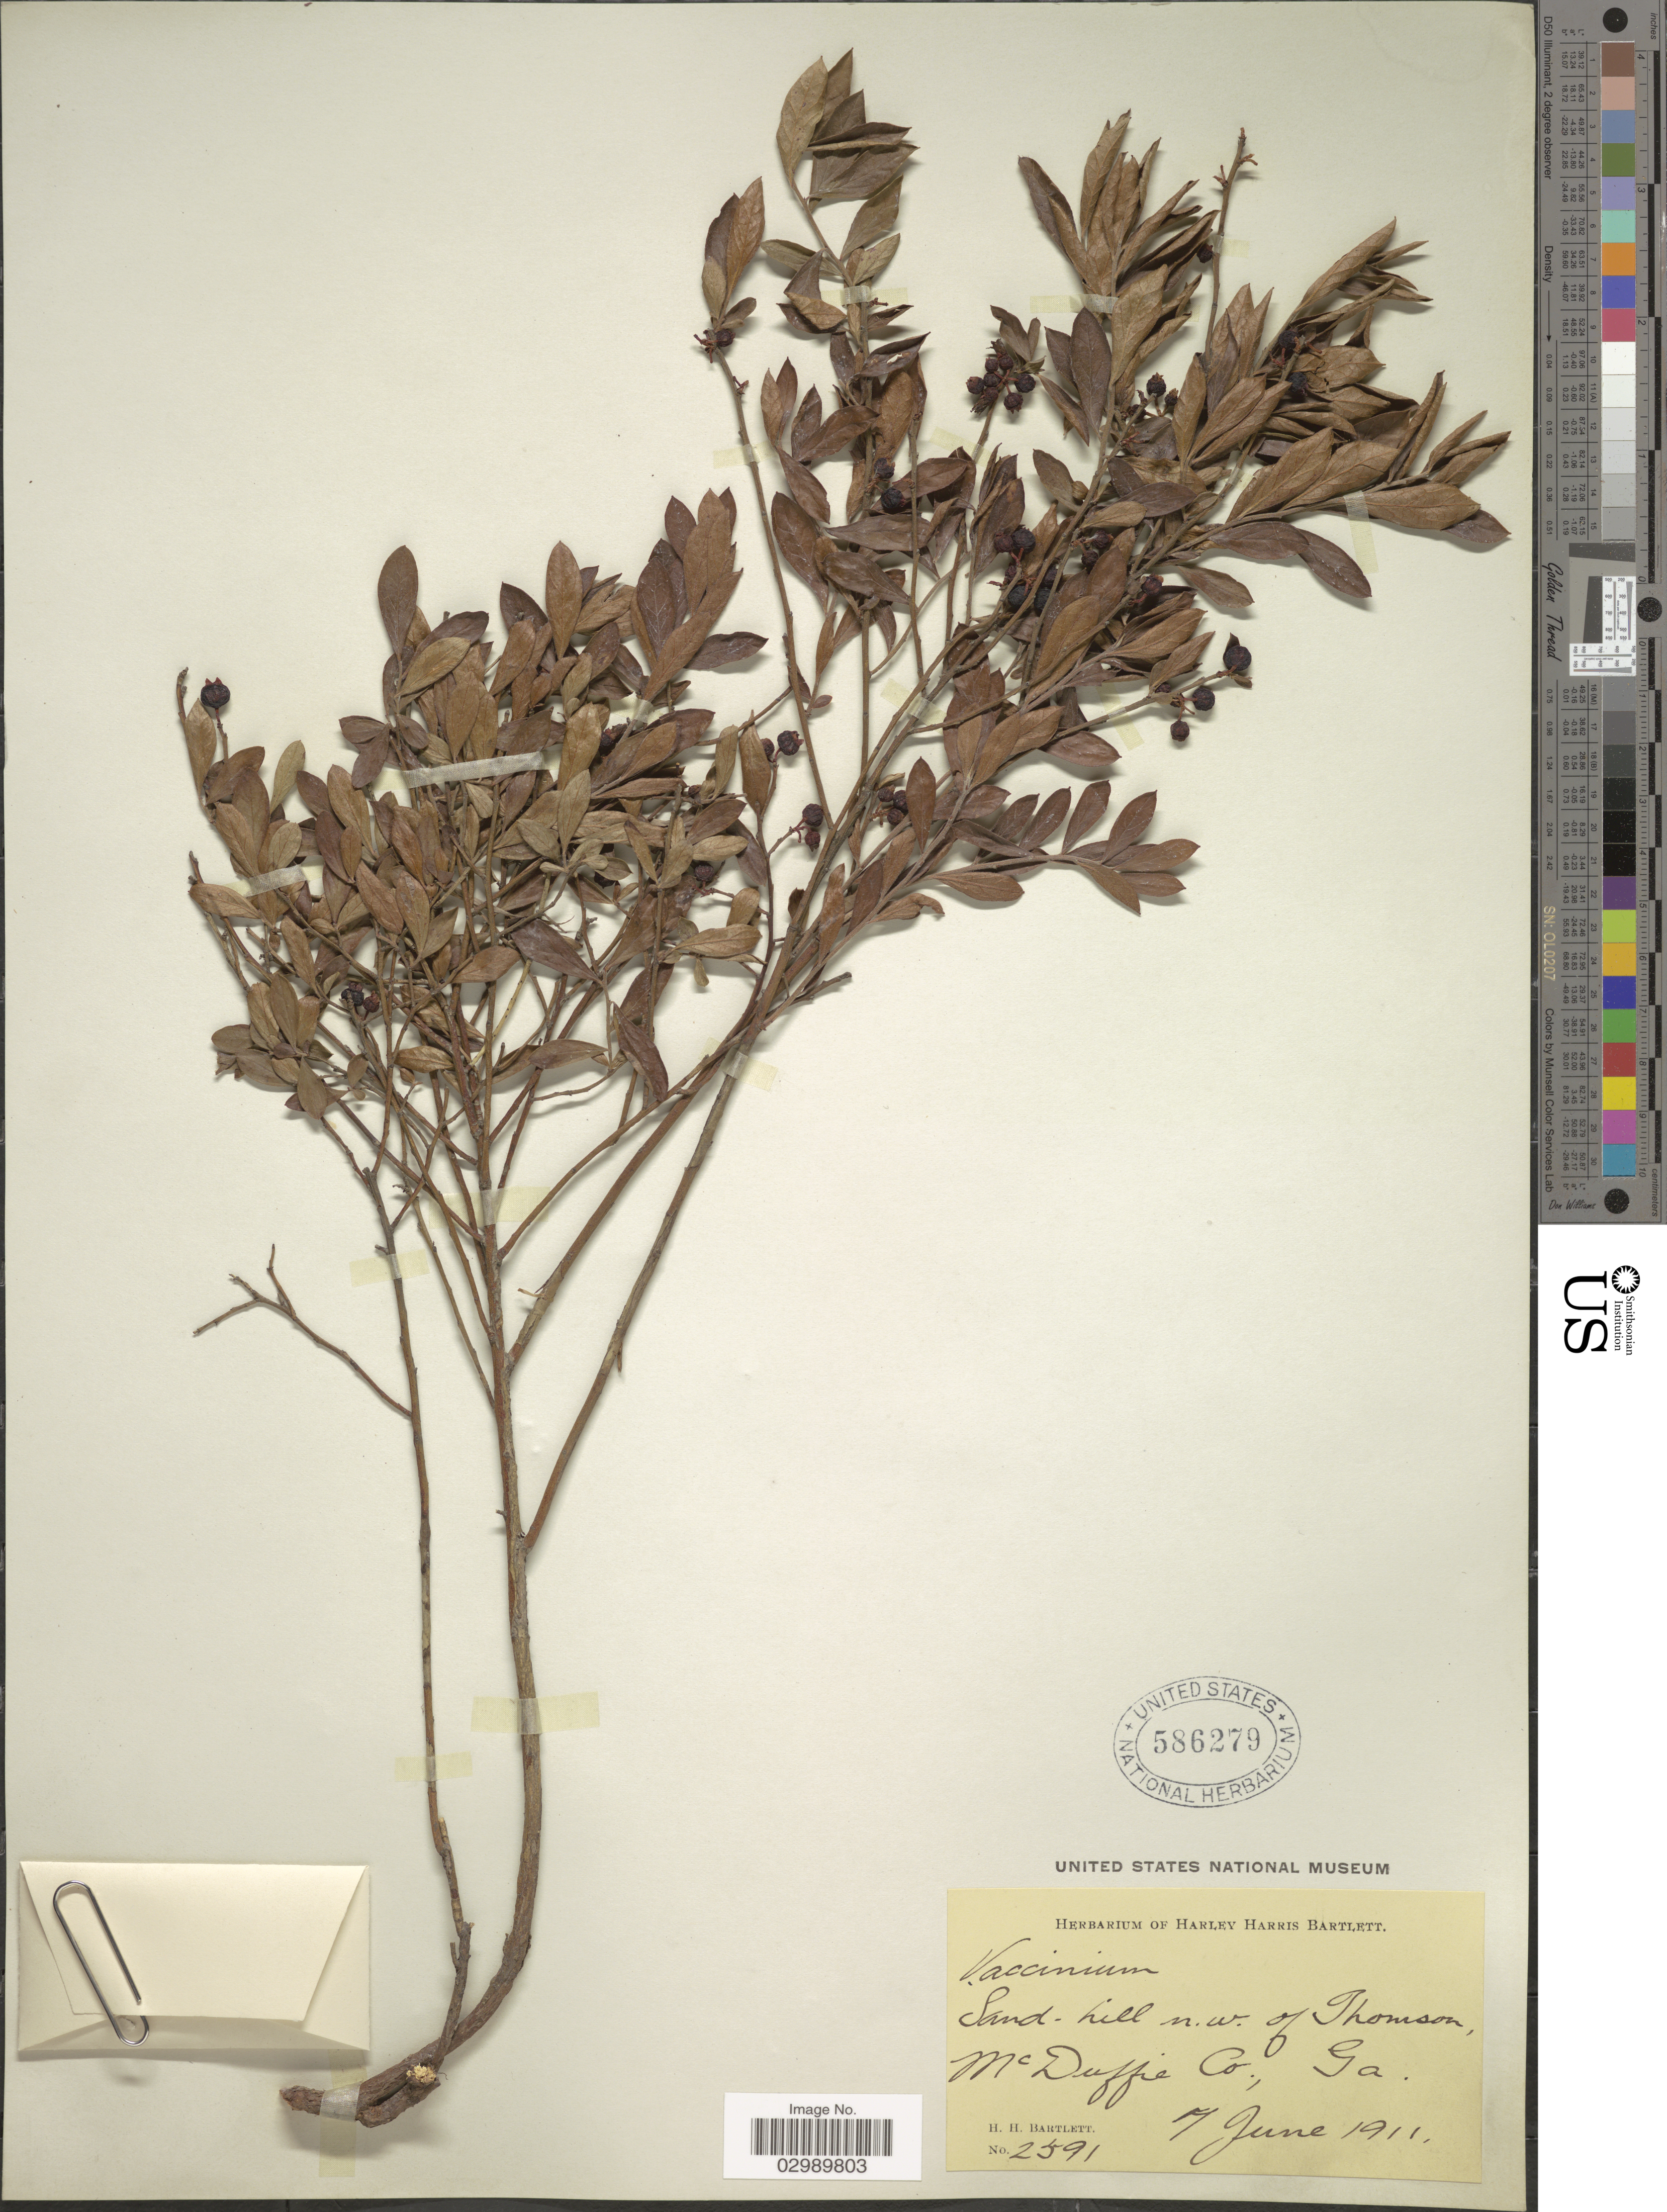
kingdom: Plantae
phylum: Tracheophyta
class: Magnoliopsida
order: Ericales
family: Ericaceae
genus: Vaccinium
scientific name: Vaccinium tenellum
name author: Aiton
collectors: H. H. Bartlett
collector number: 2591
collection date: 1911-06-07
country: United States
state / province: Georgia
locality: N.w. of Thomson, McDuffie Co., Ga.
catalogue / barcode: US 586279